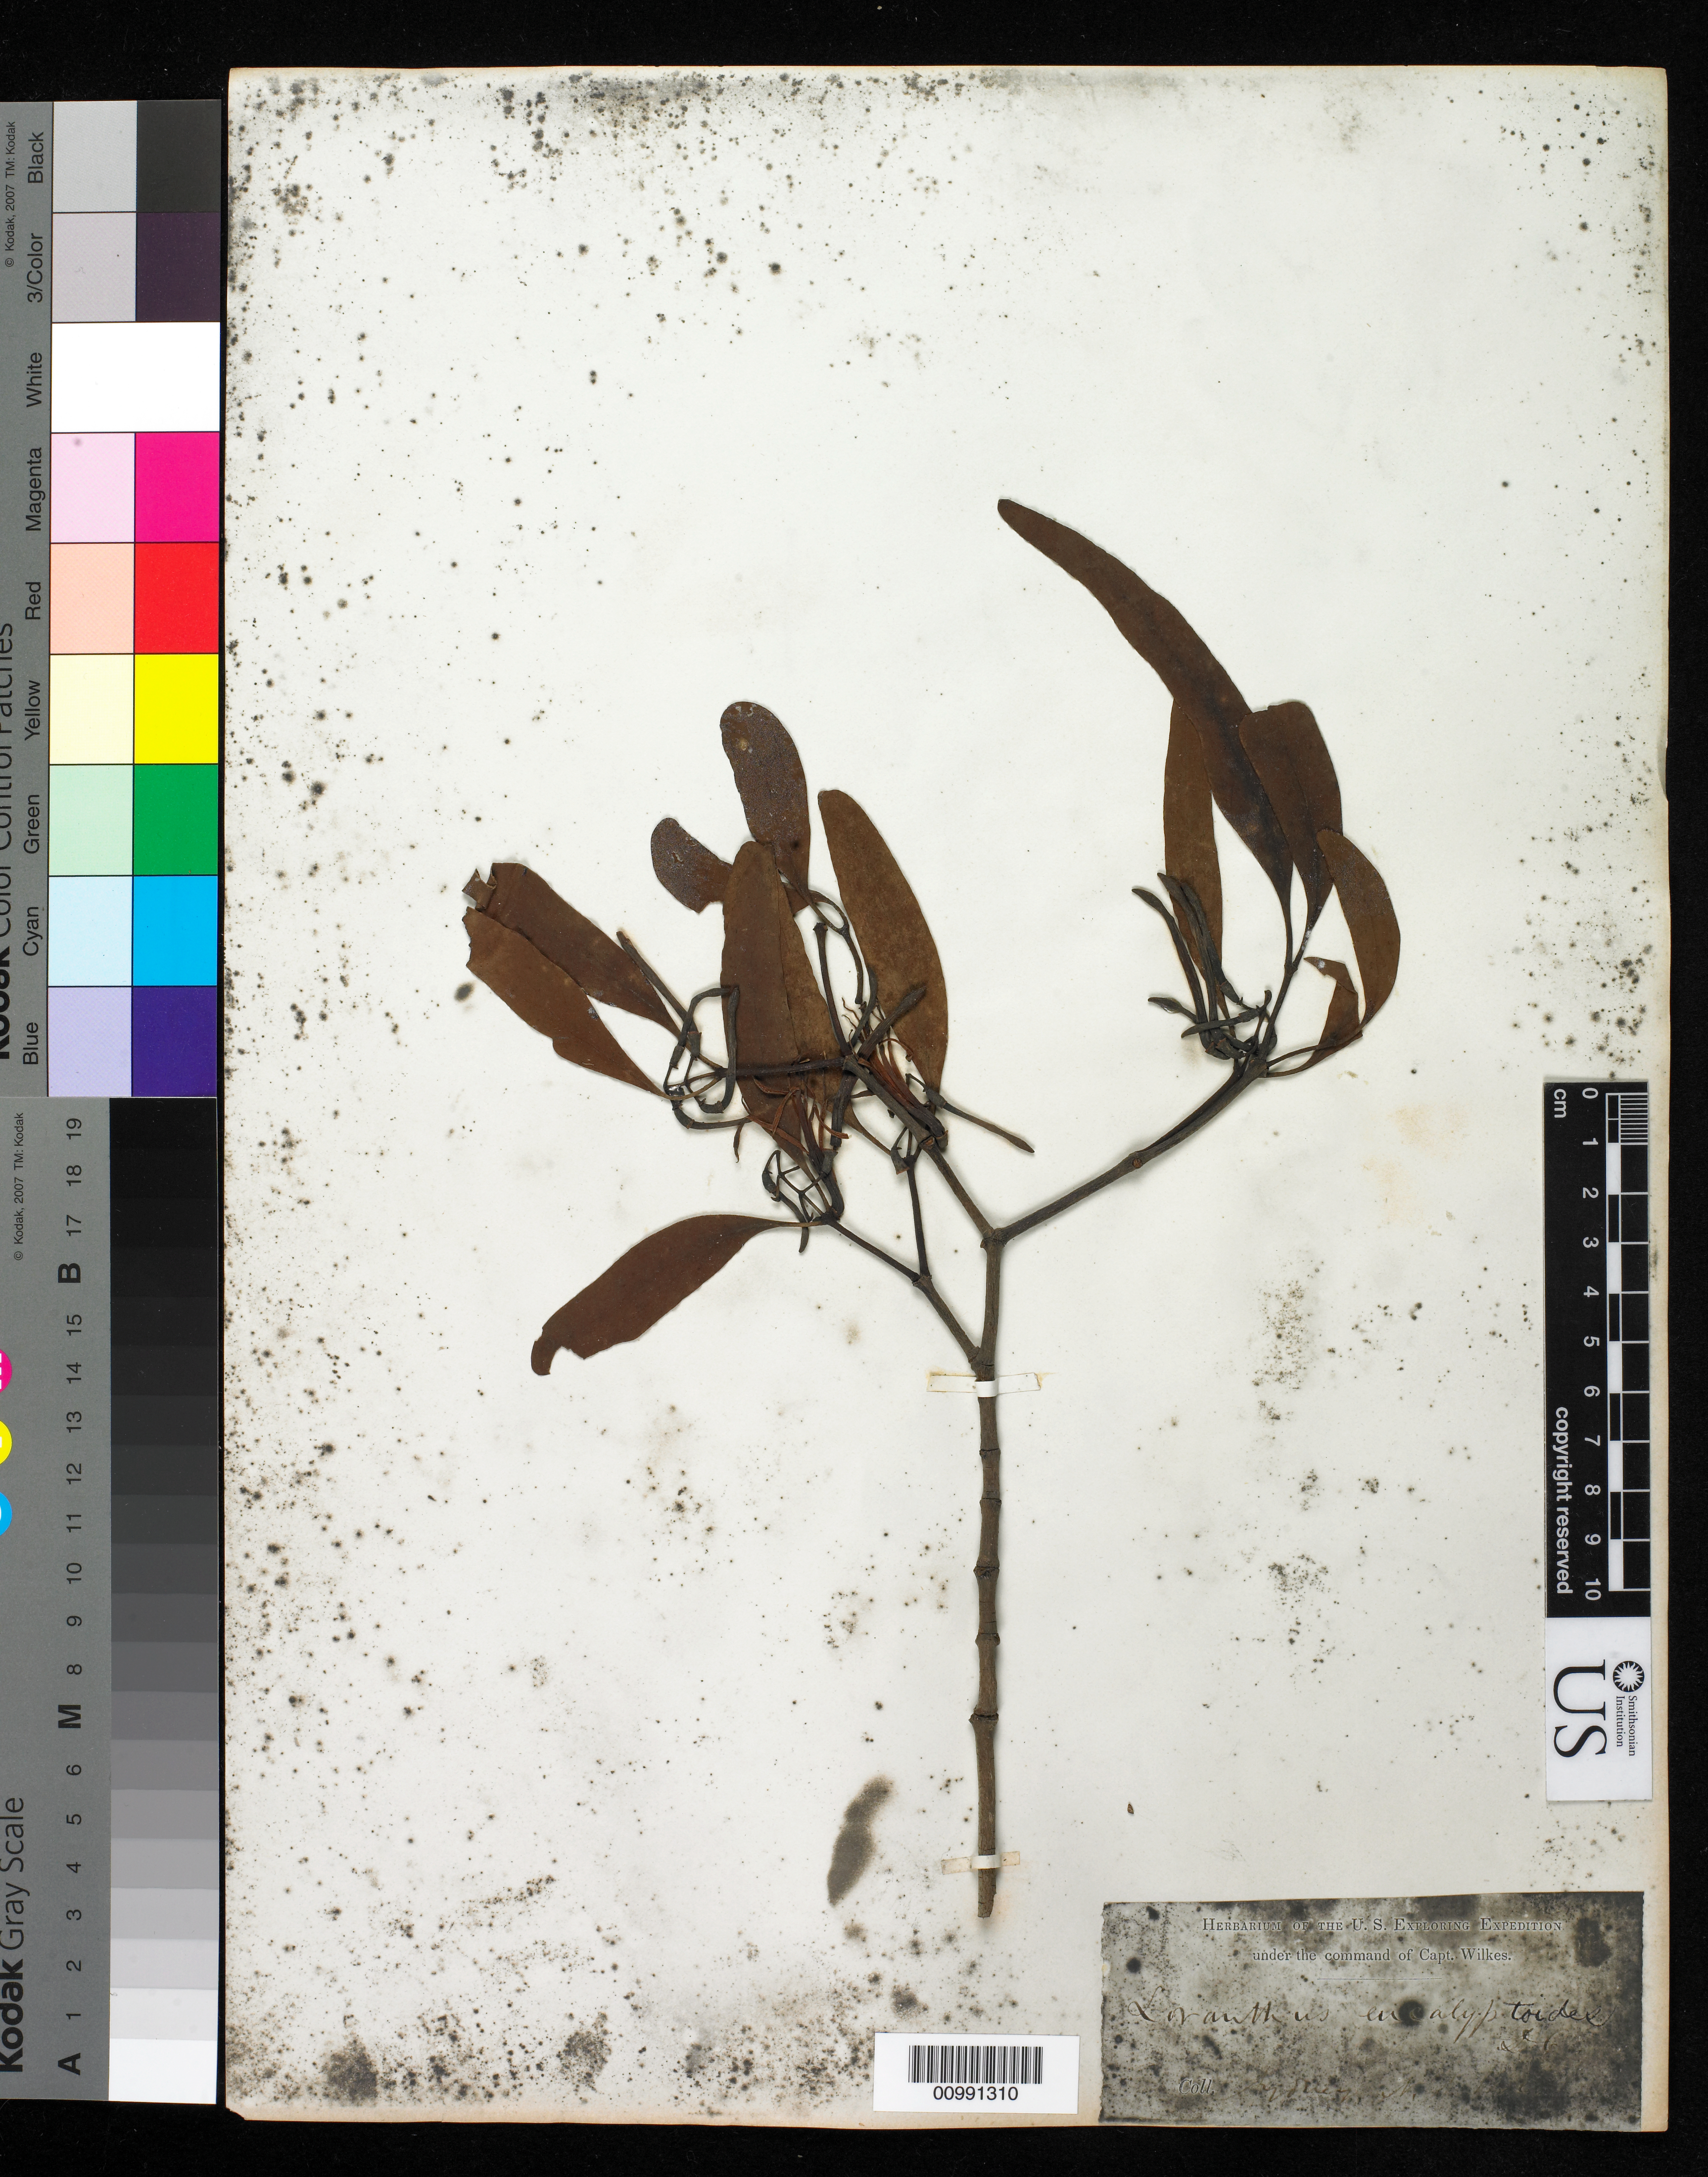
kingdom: Plantae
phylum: Tracheophyta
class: Magnoliopsida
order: Santalales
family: Loranthaceae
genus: Muellerina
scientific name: Muellerina eucalyptifolia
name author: Tiegh.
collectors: Wilkes Explor. Exped.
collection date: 1838/1842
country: Australia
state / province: New South Wales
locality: Sydney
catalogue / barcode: US 98628